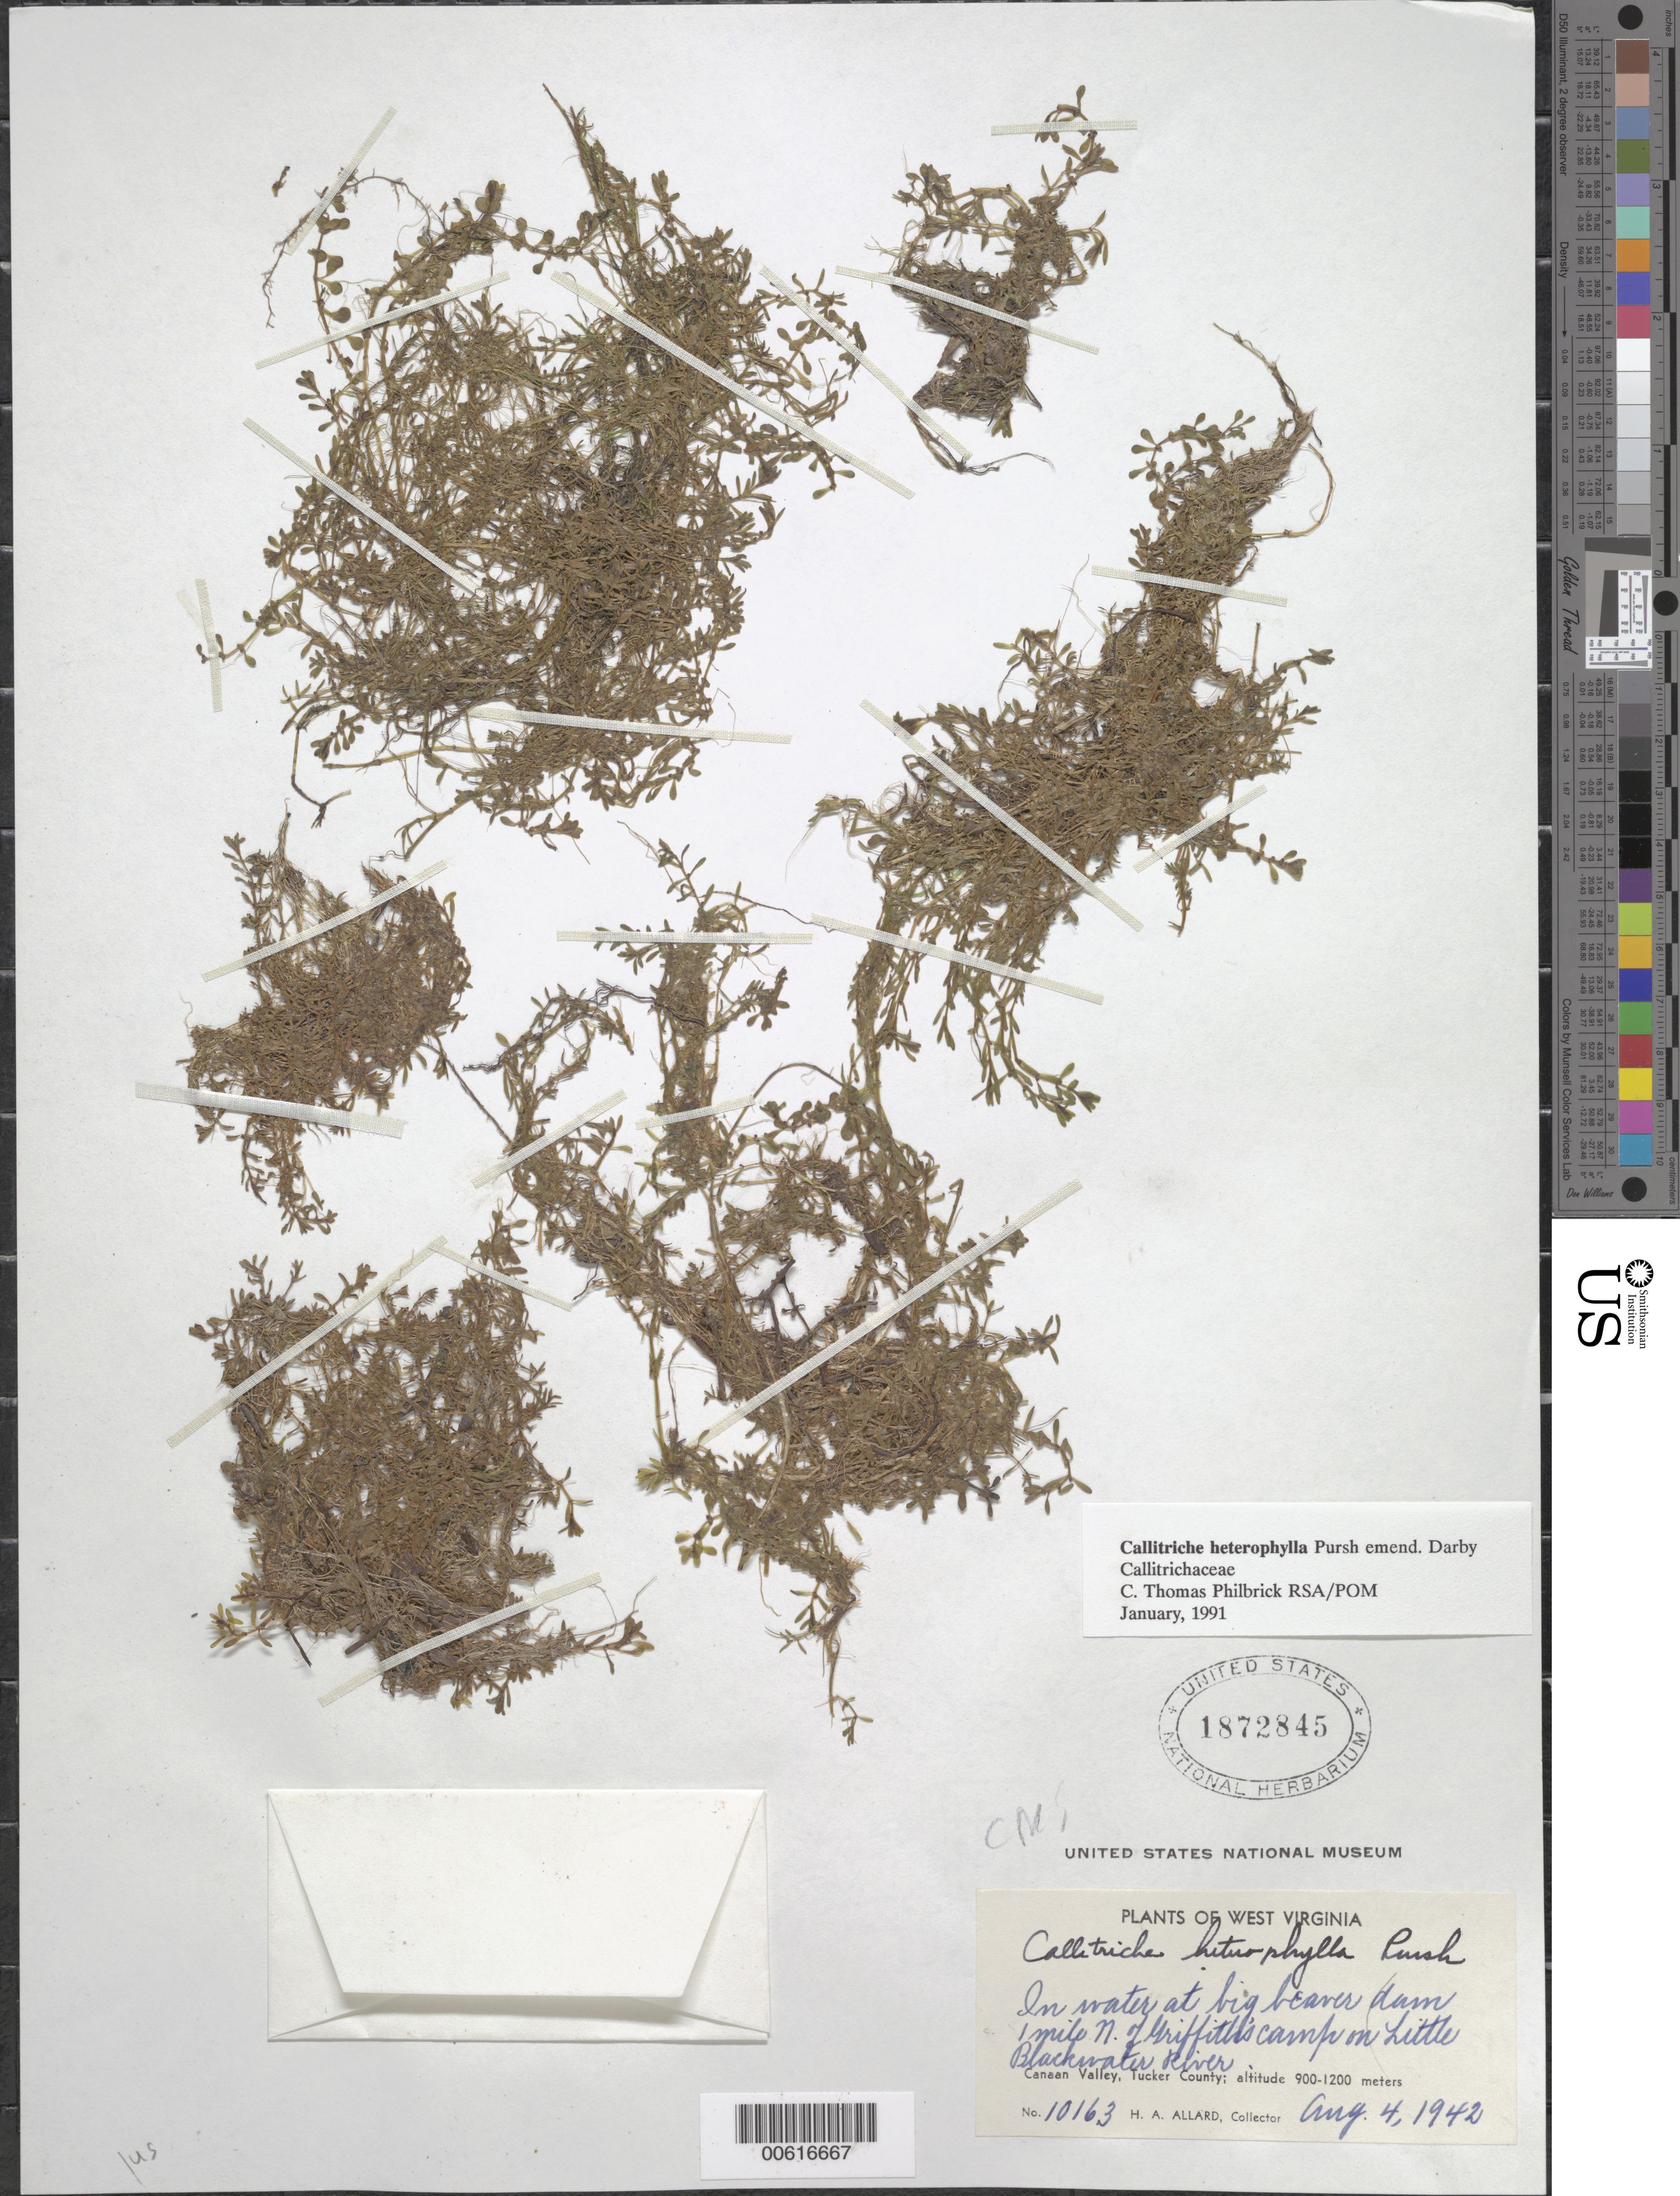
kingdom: Plantae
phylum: Tracheophyta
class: Magnoliopsida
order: Lamiales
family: Plantaginaceae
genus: Callitriche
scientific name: Callitriche heterophylla Pursh emend. Darby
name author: Pursh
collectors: H. A. Allard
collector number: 10163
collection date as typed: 04 Aug 1942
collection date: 1942-08-04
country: United States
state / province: West Virginia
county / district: Tucker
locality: N of Griffith's camp, on Little Blackwater, N of Glade Run and Burley's Camp.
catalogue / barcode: US 1872845